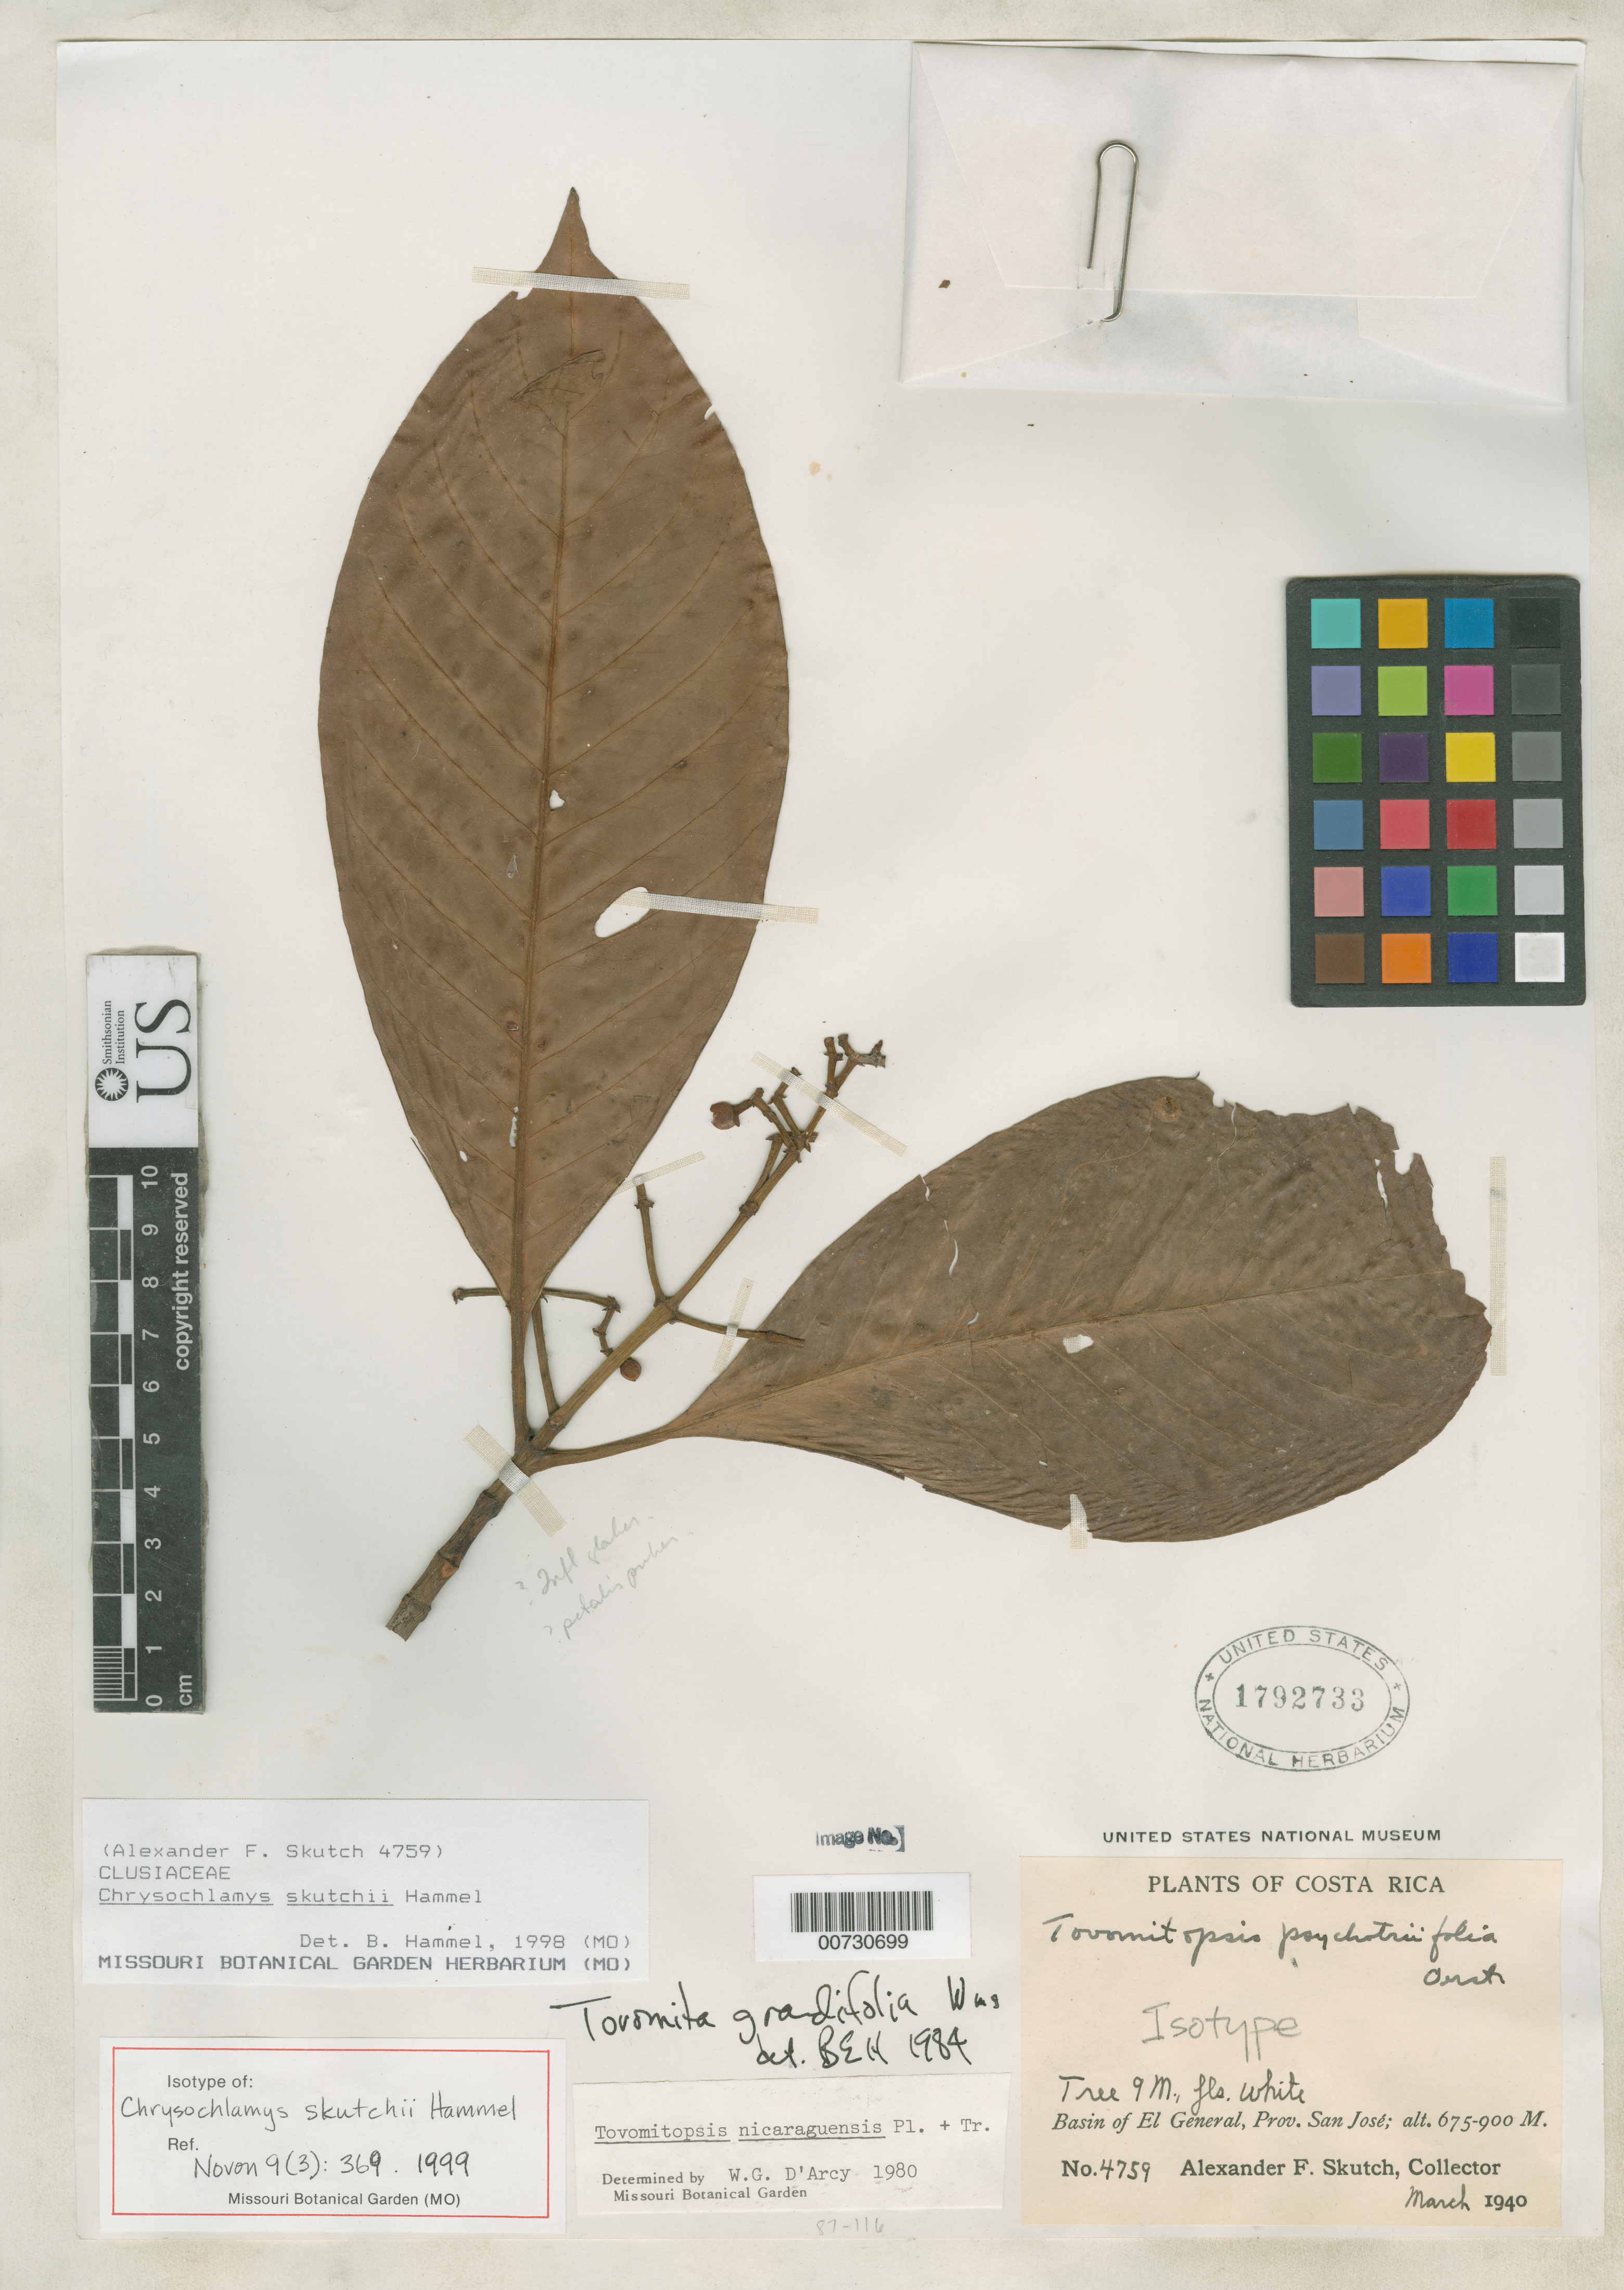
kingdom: Plantae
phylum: Tracheophyta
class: Magnoliopsida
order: Malpighiales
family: Clusiaceae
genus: Chrysochlamys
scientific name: Chrysochlamys skutchii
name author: Hammel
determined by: Hammel, Barry E., (MO), Missouri Botanical Garden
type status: Isotype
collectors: A. F. Skutch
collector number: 4759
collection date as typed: Mar 1940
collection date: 1940-03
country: Costa Rica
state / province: San José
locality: Basin of El General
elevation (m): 675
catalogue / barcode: US 1792733